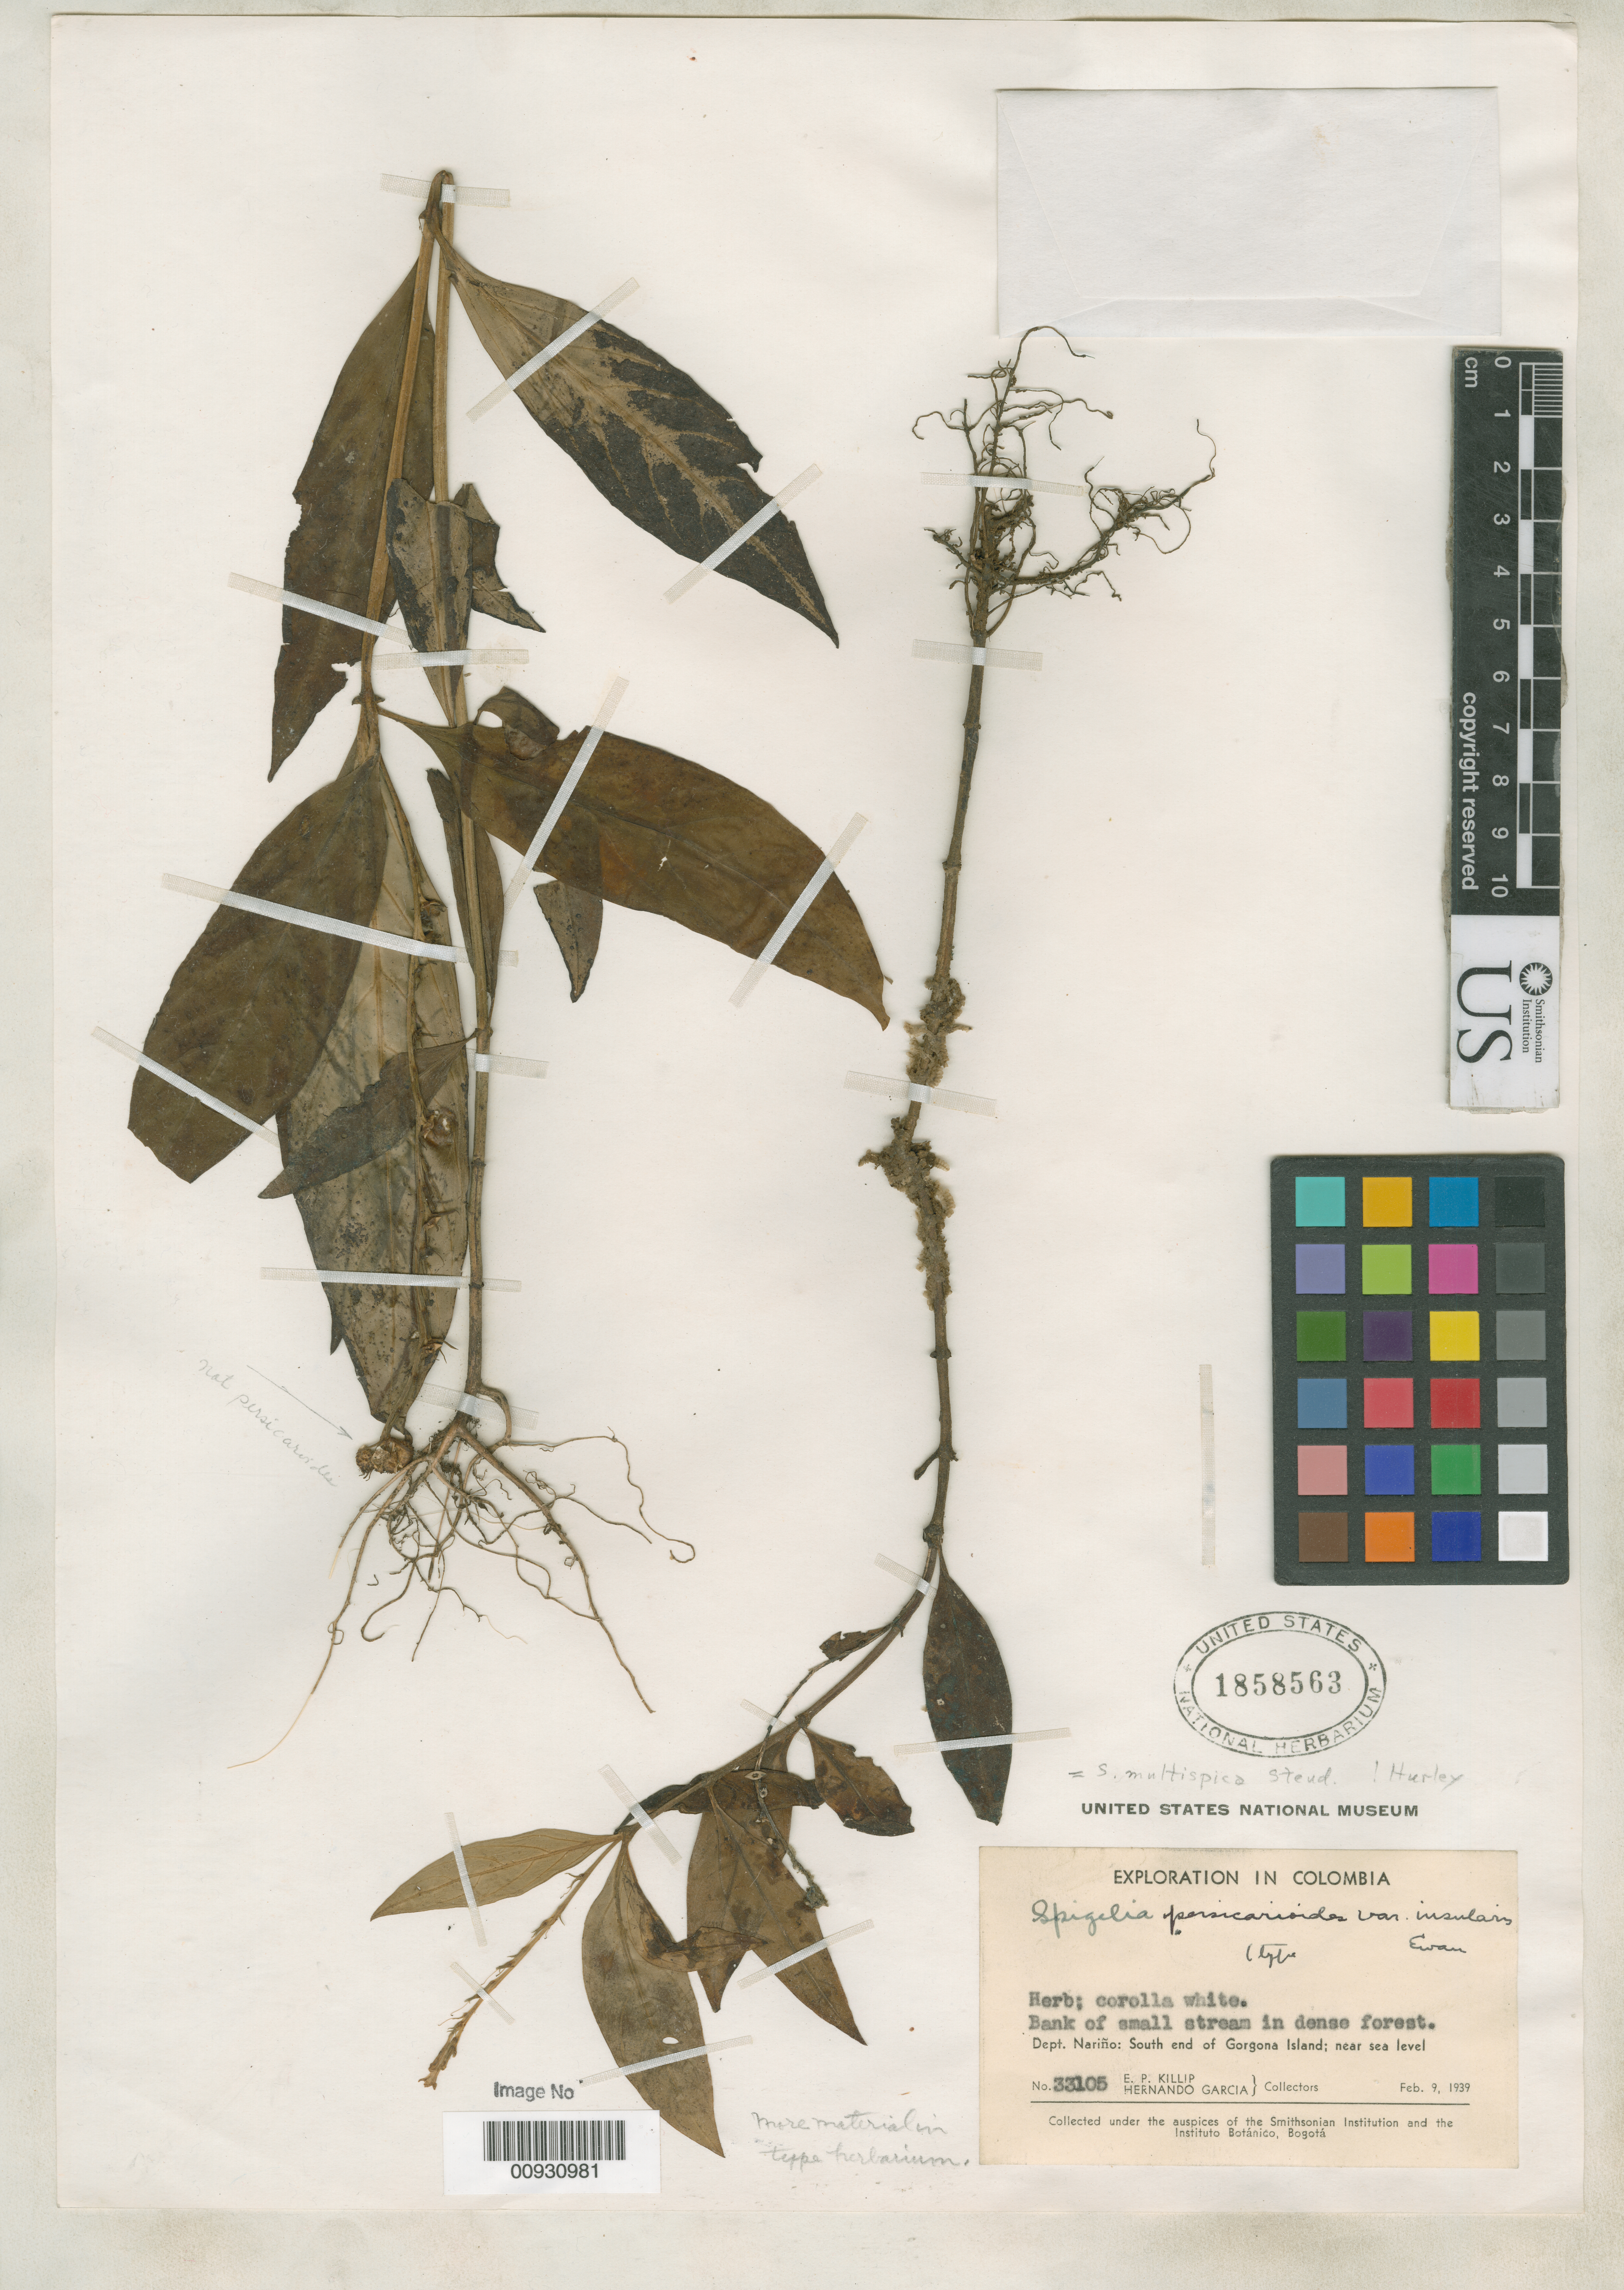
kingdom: Plantae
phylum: Tracheophyta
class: Magnoliopsida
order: Gentianales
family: Loganiaceae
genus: Spigelia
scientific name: Spigelia persicarioides var. insularis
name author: Ewan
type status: Isotype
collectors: E. P. Killip & H. García Barriga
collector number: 33105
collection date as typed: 09 Feb 1939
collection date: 1939-02-09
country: Colombia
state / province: Nariño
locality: South end of Goronga Island.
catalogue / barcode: US 1858563